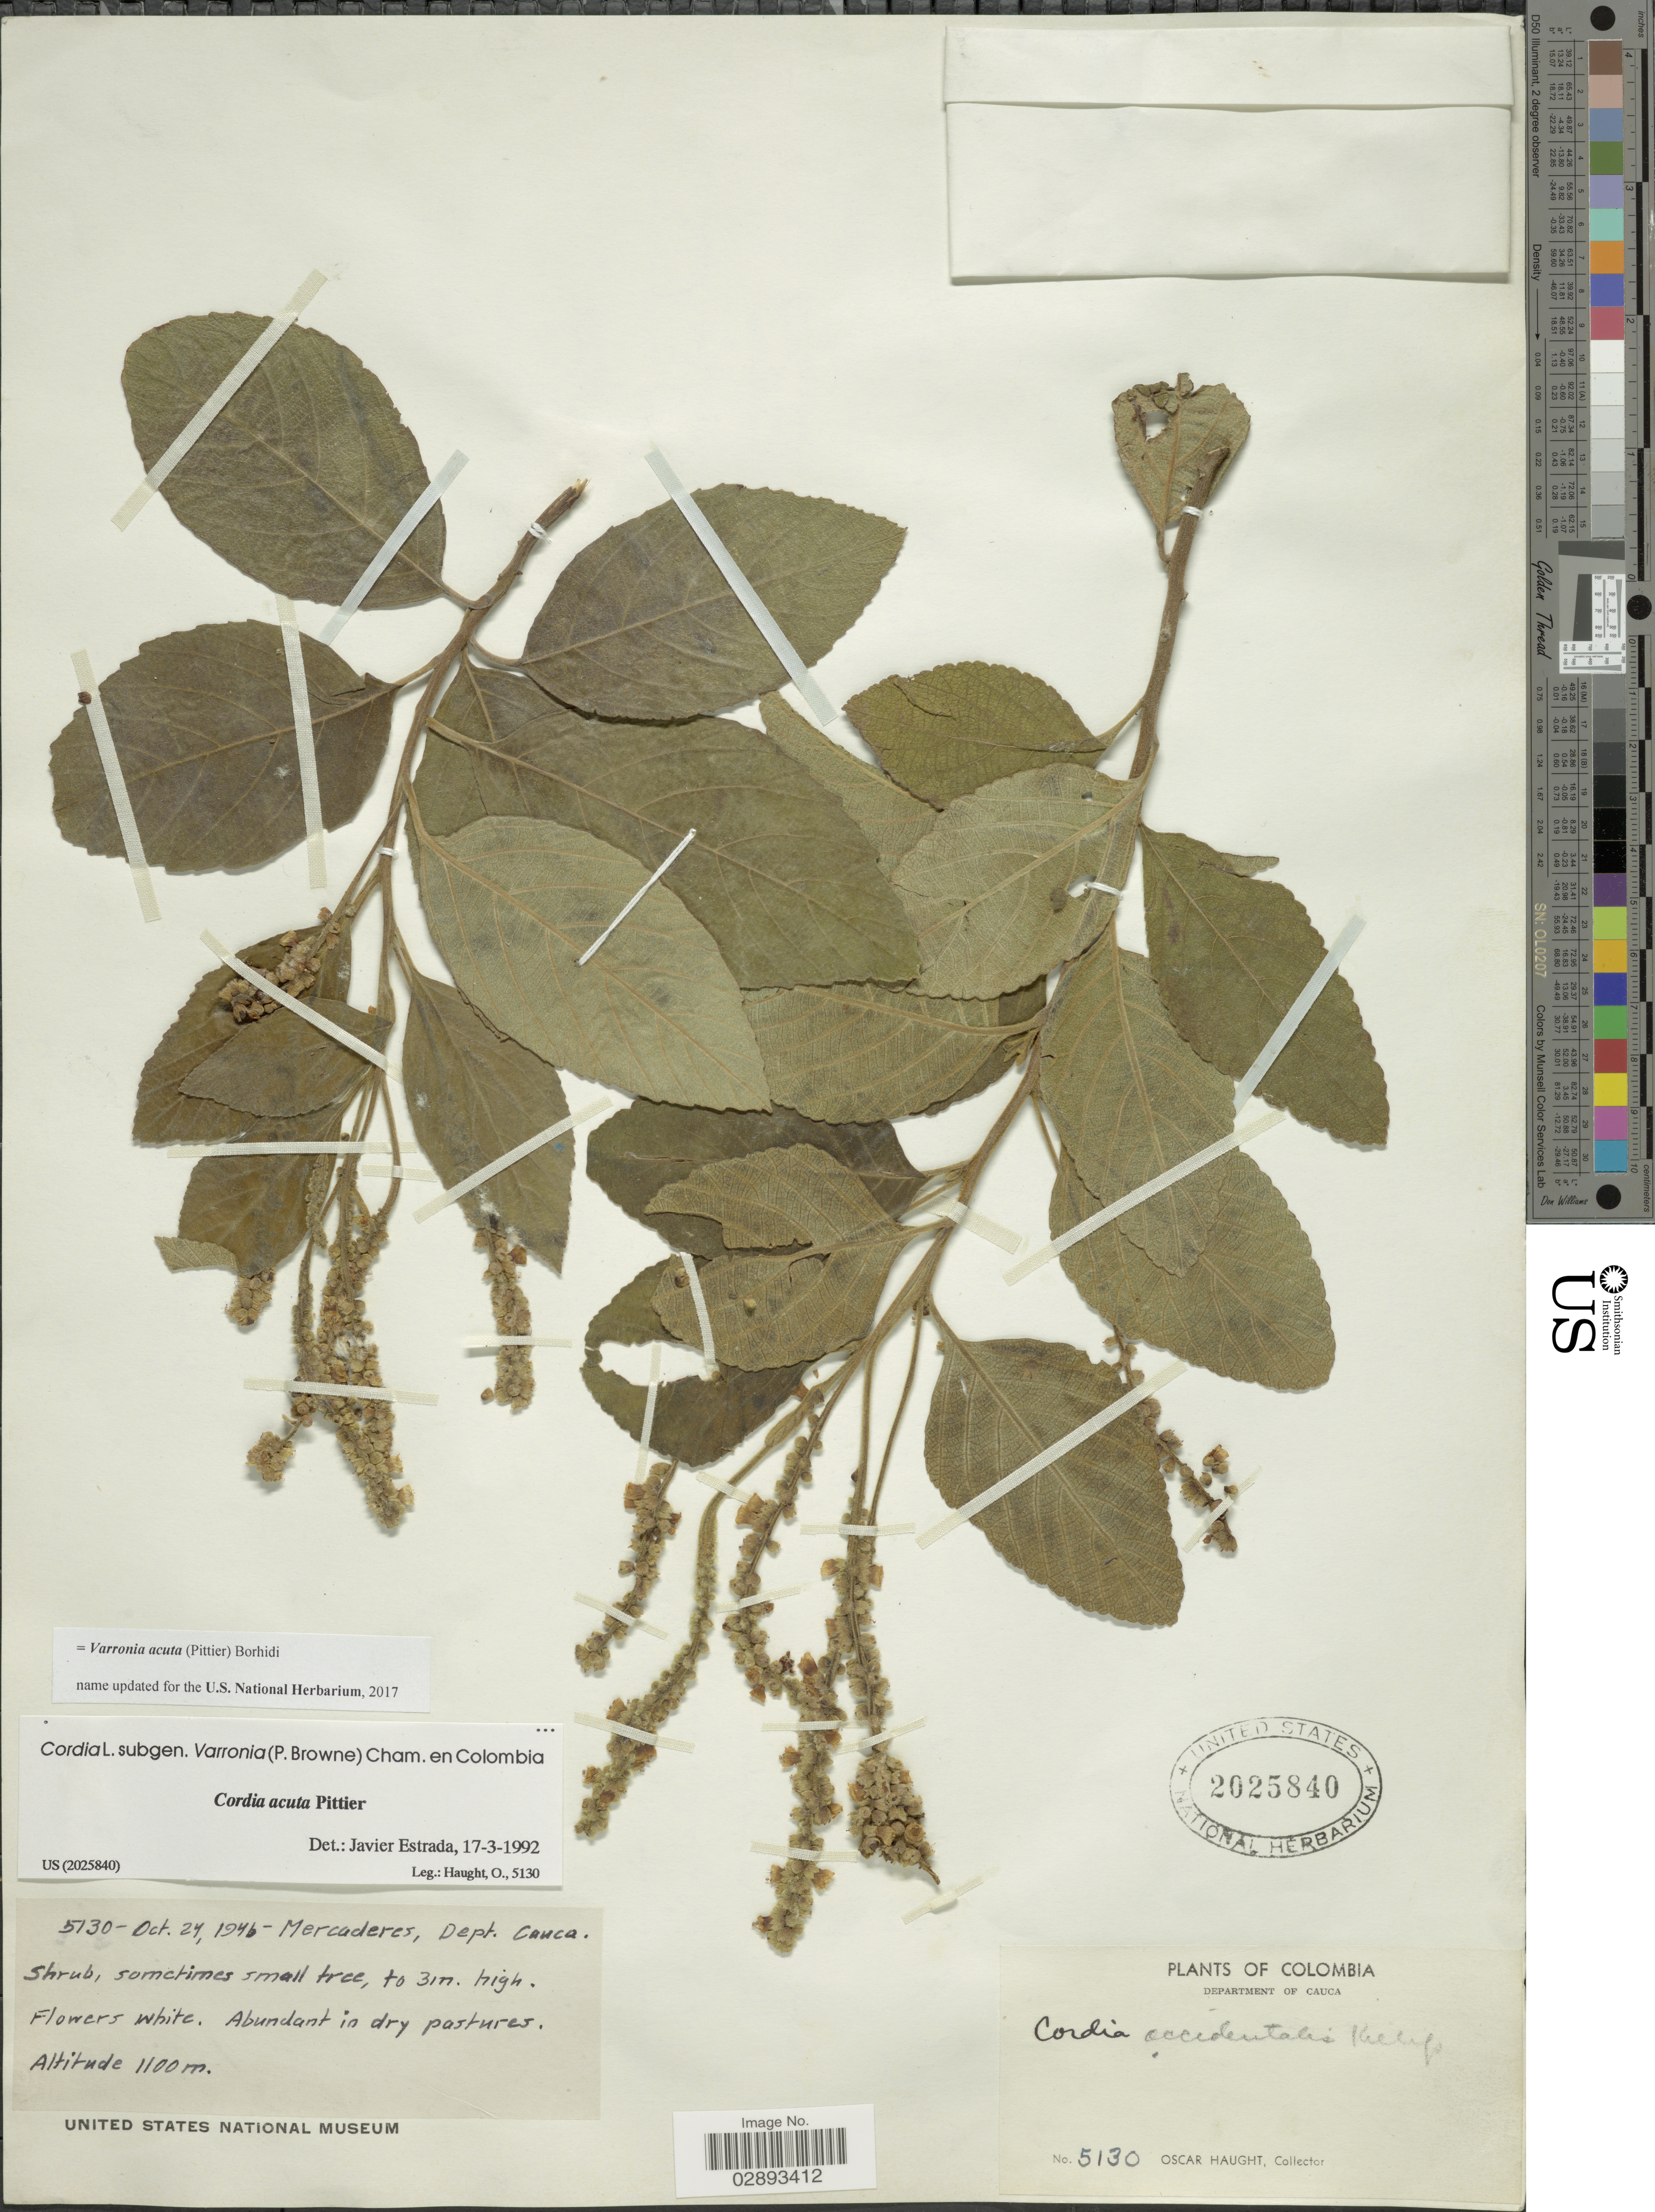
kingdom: Plantae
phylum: Tracheophyta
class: Magnoliopsida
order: Boraginales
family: Cordiaceae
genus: Varronia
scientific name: Varronia acuta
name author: (Pittier) Borhidi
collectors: O. Haught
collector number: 5130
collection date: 1946-10-24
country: Colombia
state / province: Cauca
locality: Department of Cauca, Mercaderes, Dept. Cauca.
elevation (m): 1100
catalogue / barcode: US 2025840